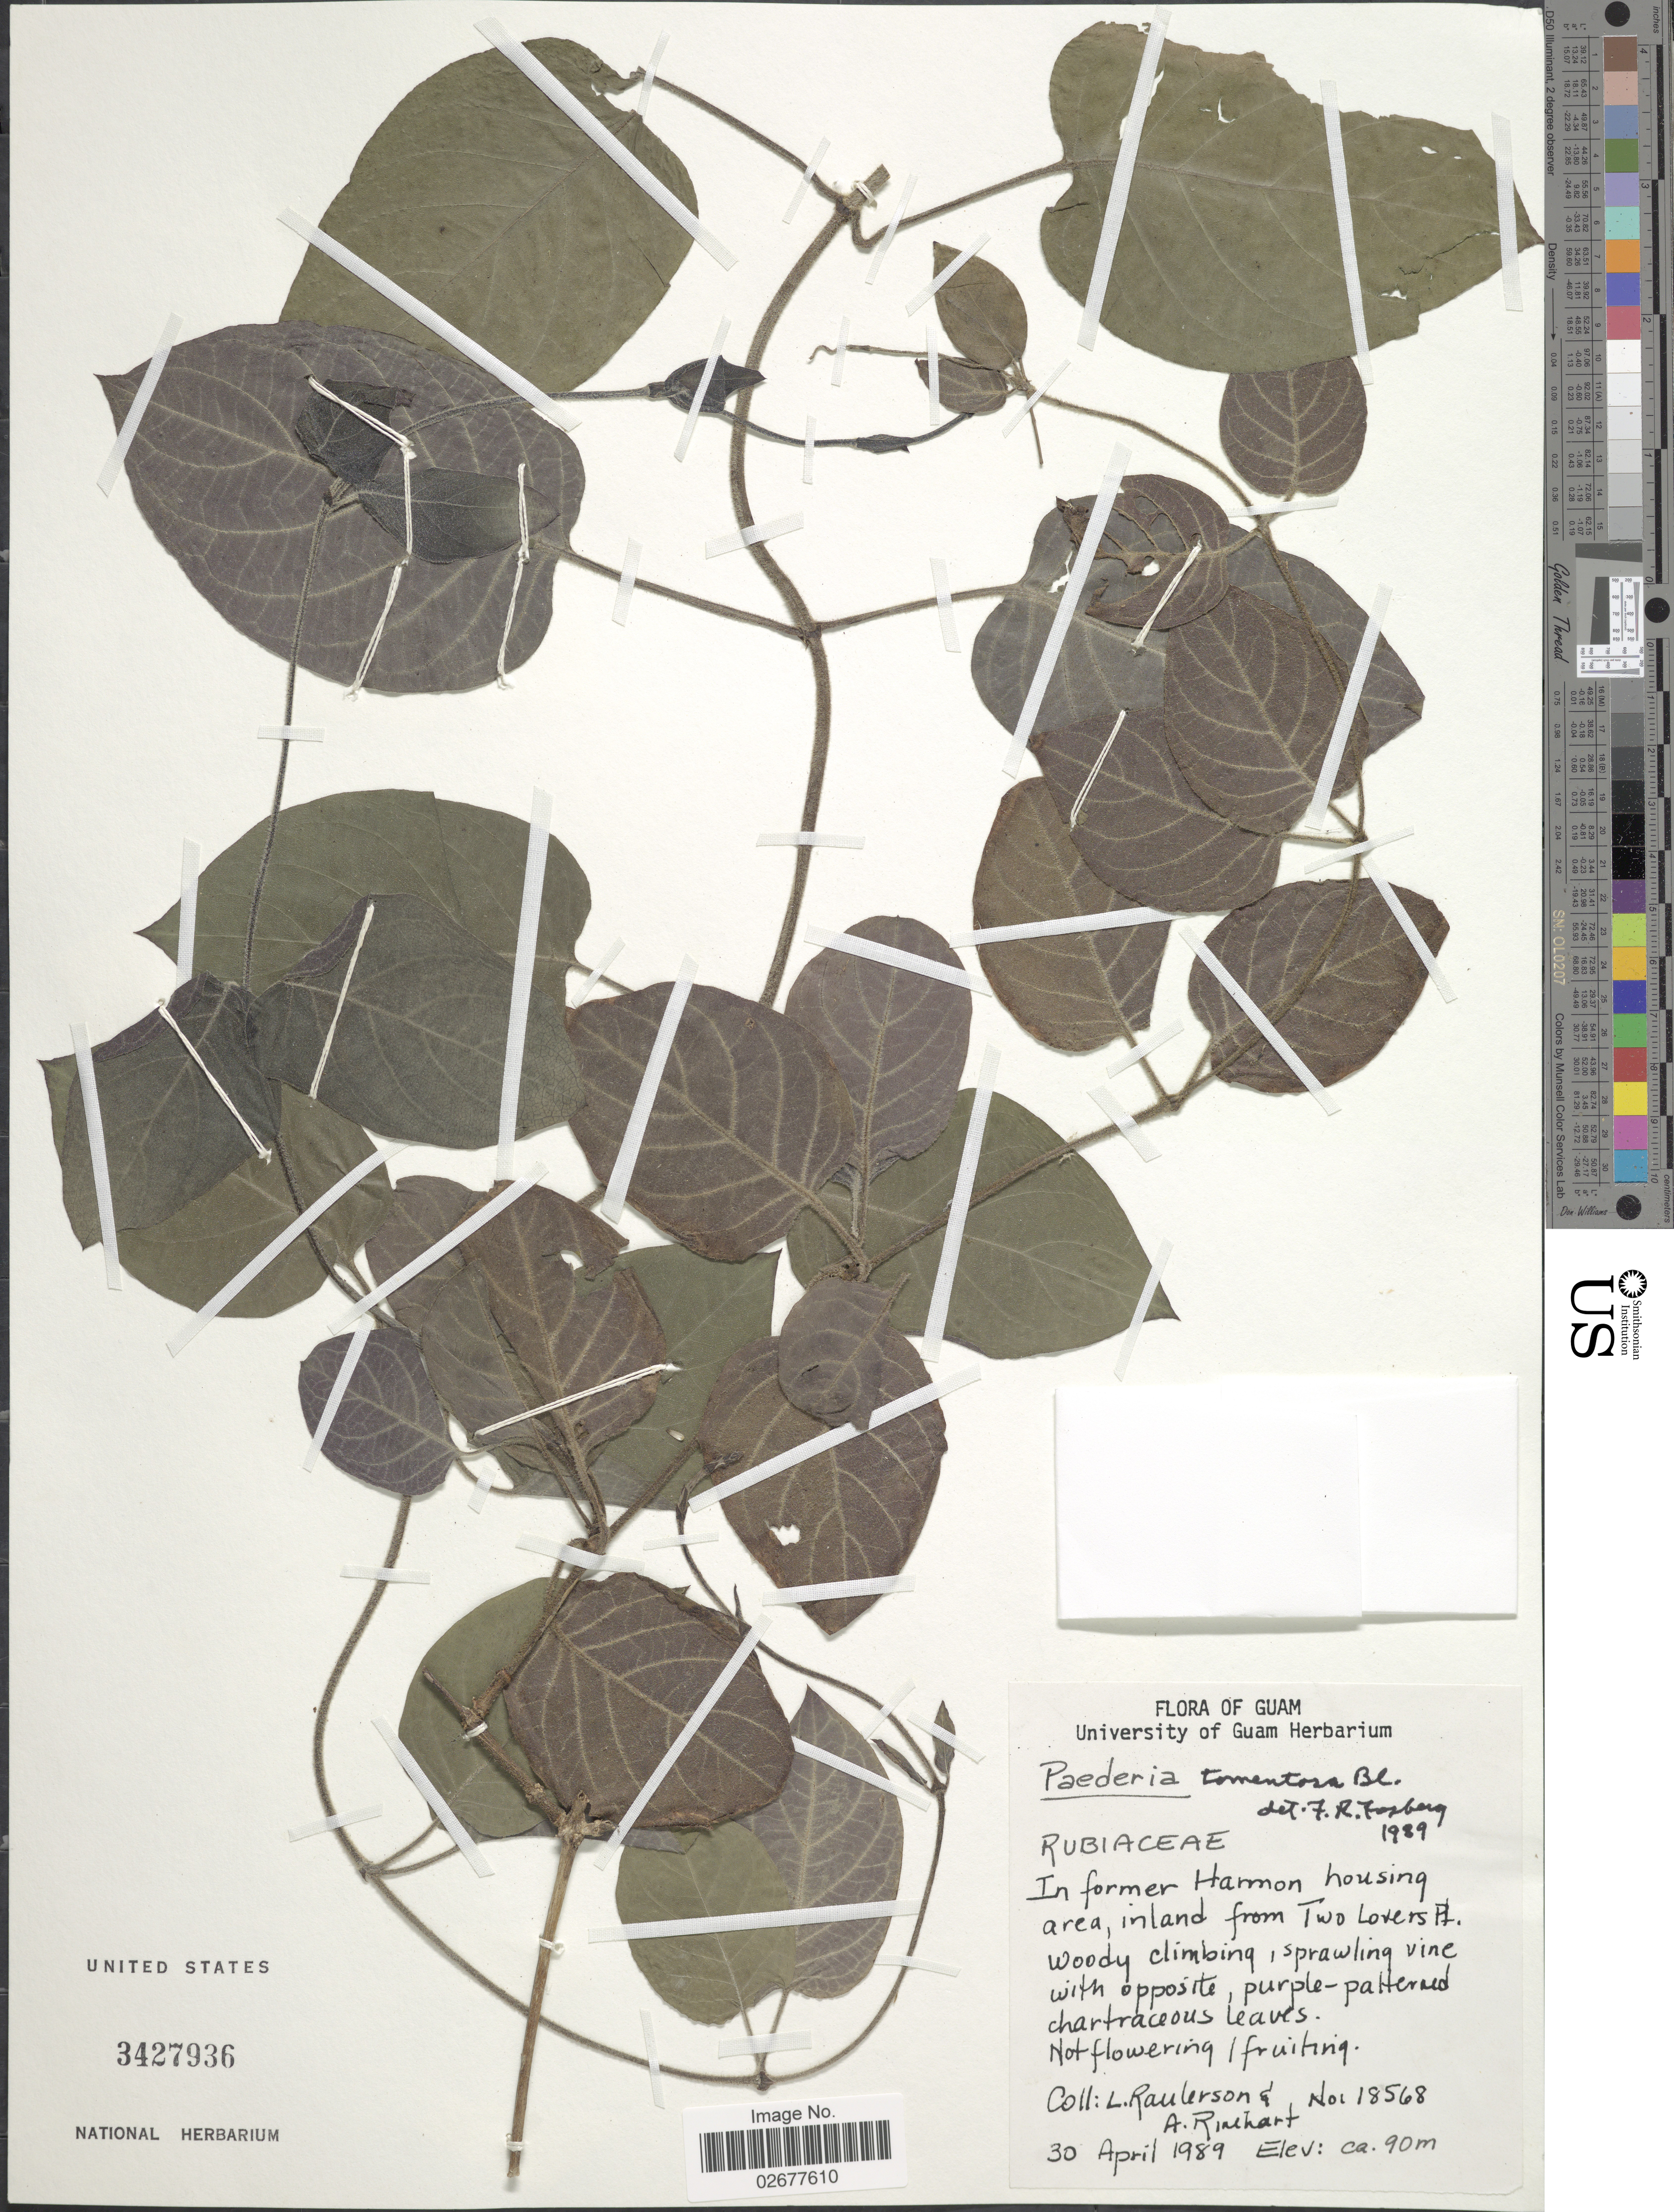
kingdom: Plantae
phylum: Tracheophyta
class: Magnoliopsida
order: Gentianales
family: Rubiaceae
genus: Paederia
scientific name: Paederia tomentosa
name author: Blume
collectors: L. Raulerson & A. Rinehart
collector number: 18568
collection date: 1989-04-30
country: Guam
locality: In former Harmon housing area, inland from Two Lovers Pt.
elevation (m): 90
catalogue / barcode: US 3427936